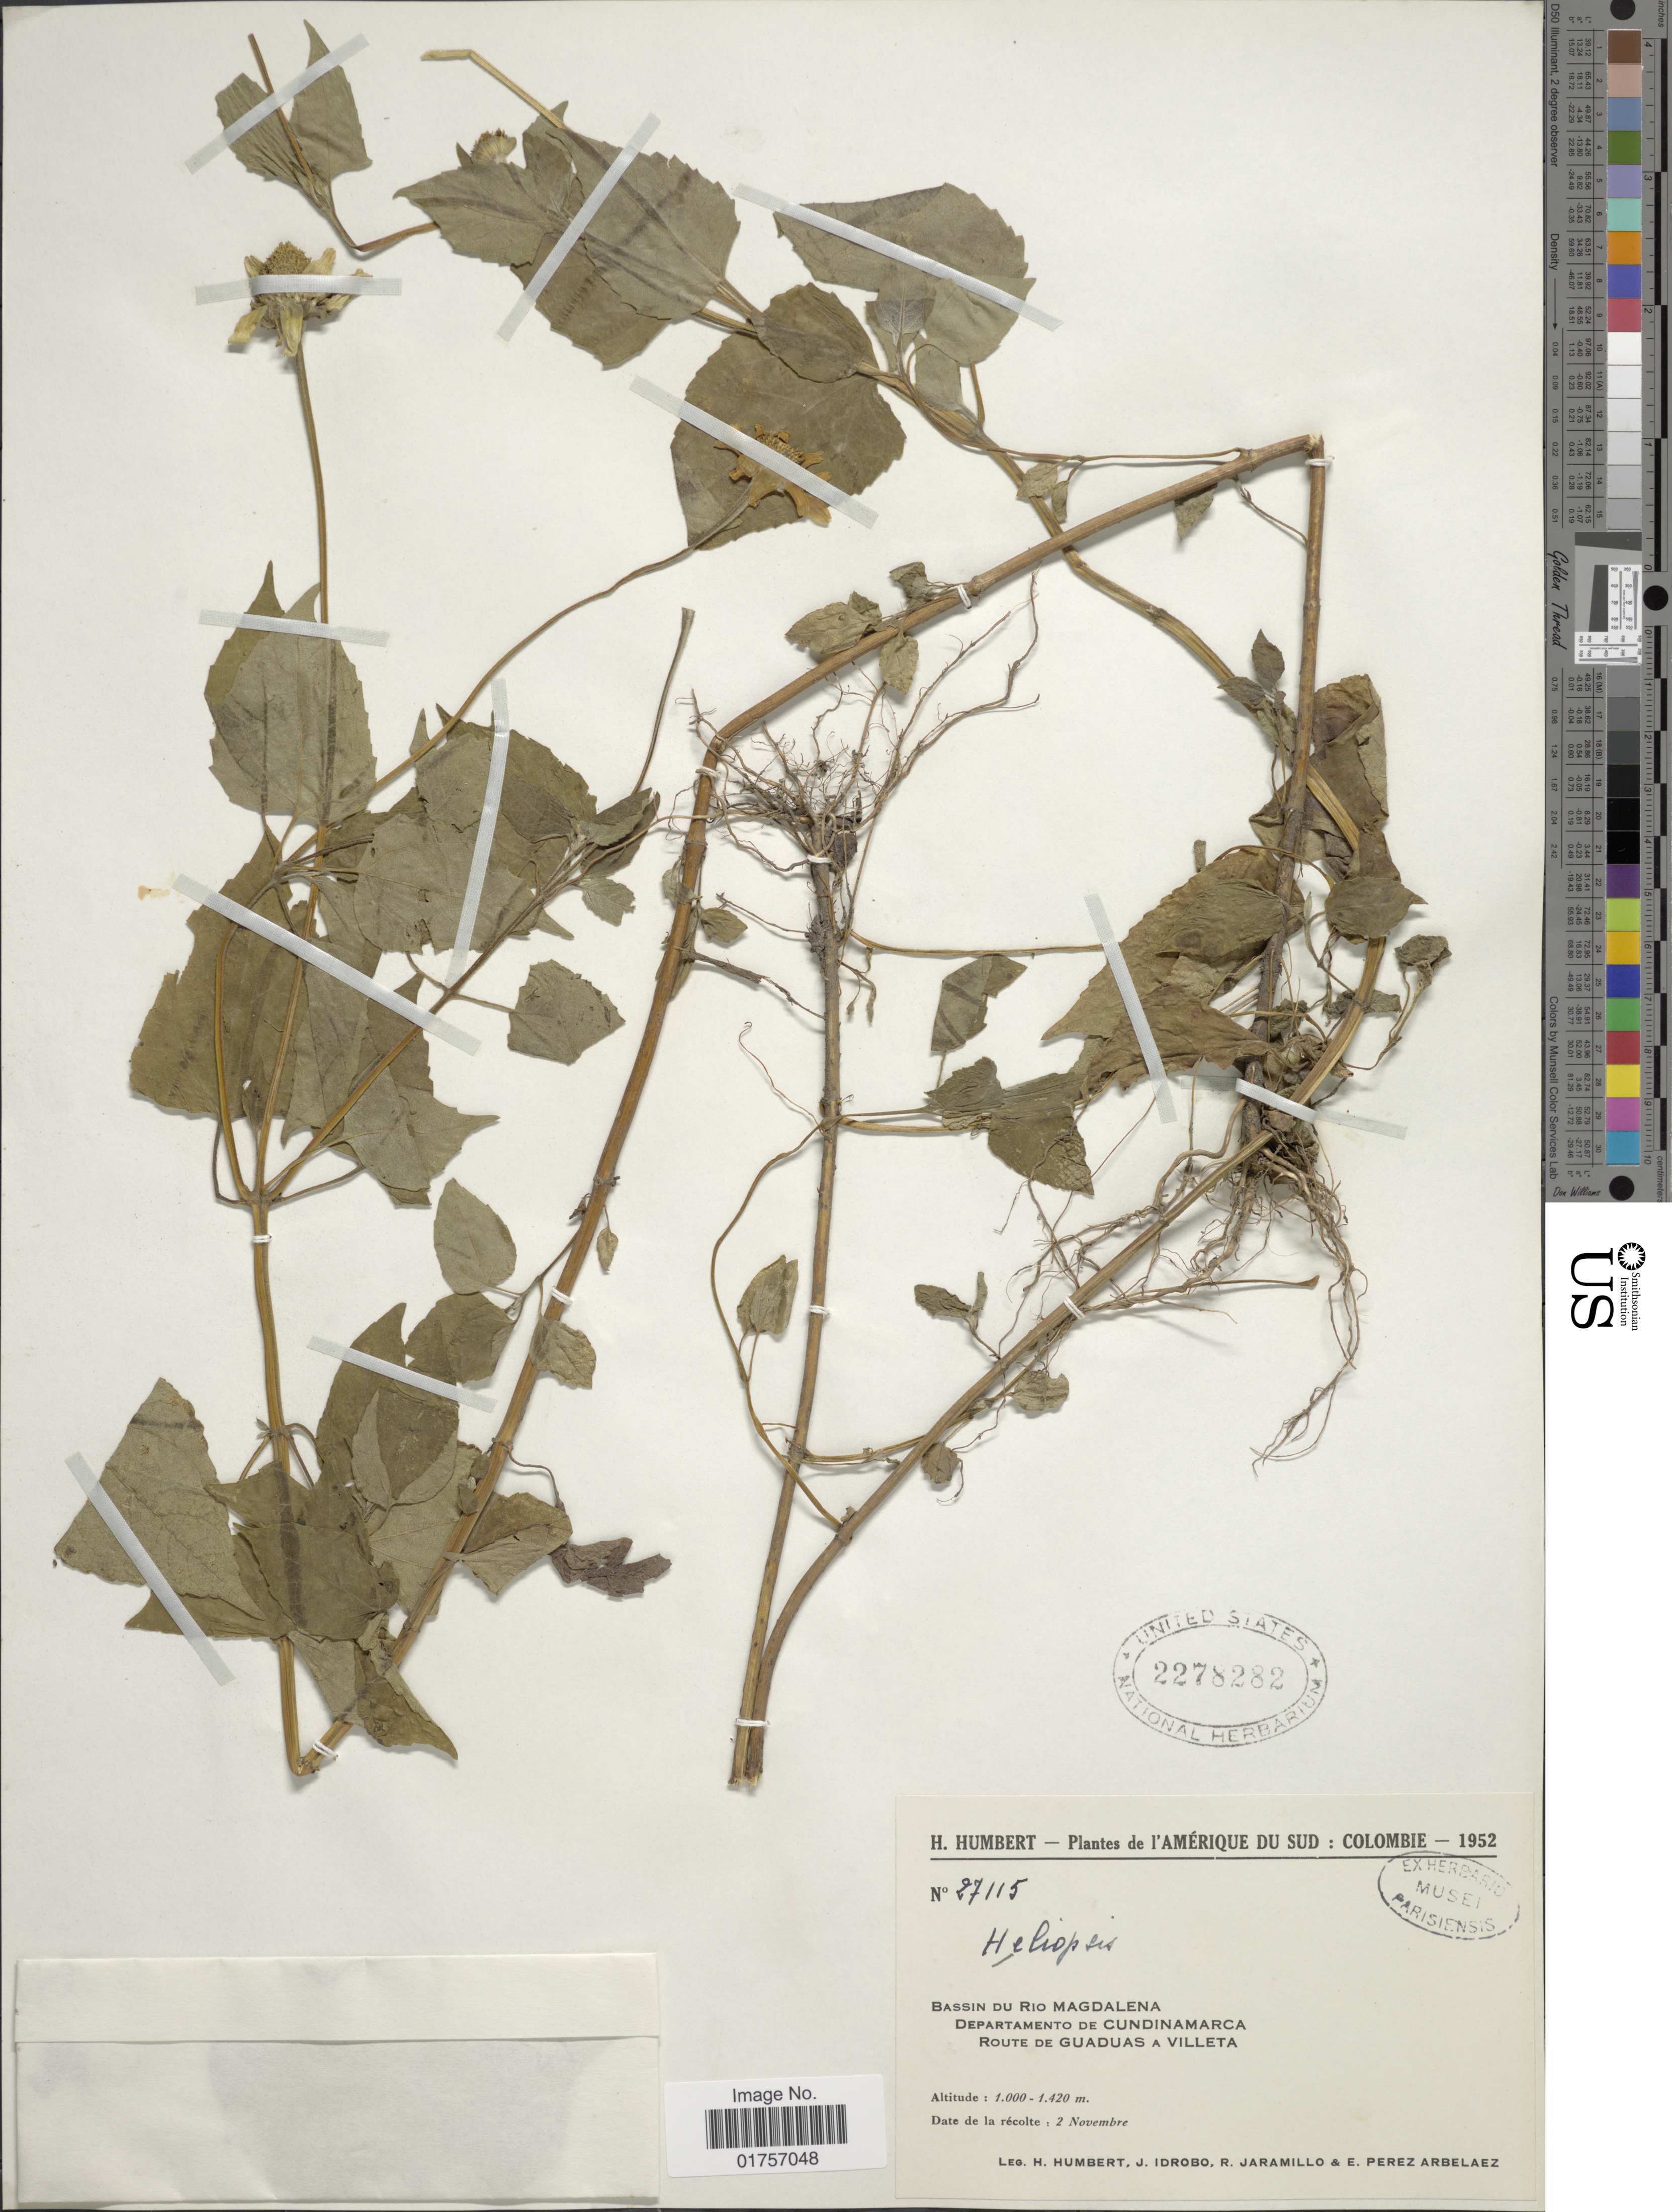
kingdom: Plantae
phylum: Tracheophyta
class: Magnoliopsida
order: Asterales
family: Asteraceae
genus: Heliopsis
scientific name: Heliopsis sp.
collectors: H. Humbert, J. M. Idrobo, R. Jaramillo M. & E. Pérez Arbeláez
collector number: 27115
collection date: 1952-11-02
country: Colombia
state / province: Cundinamarca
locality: Bassin du Rio Magdalena. Route de Guaduas a Villeta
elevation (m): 1000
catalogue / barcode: US 2278282